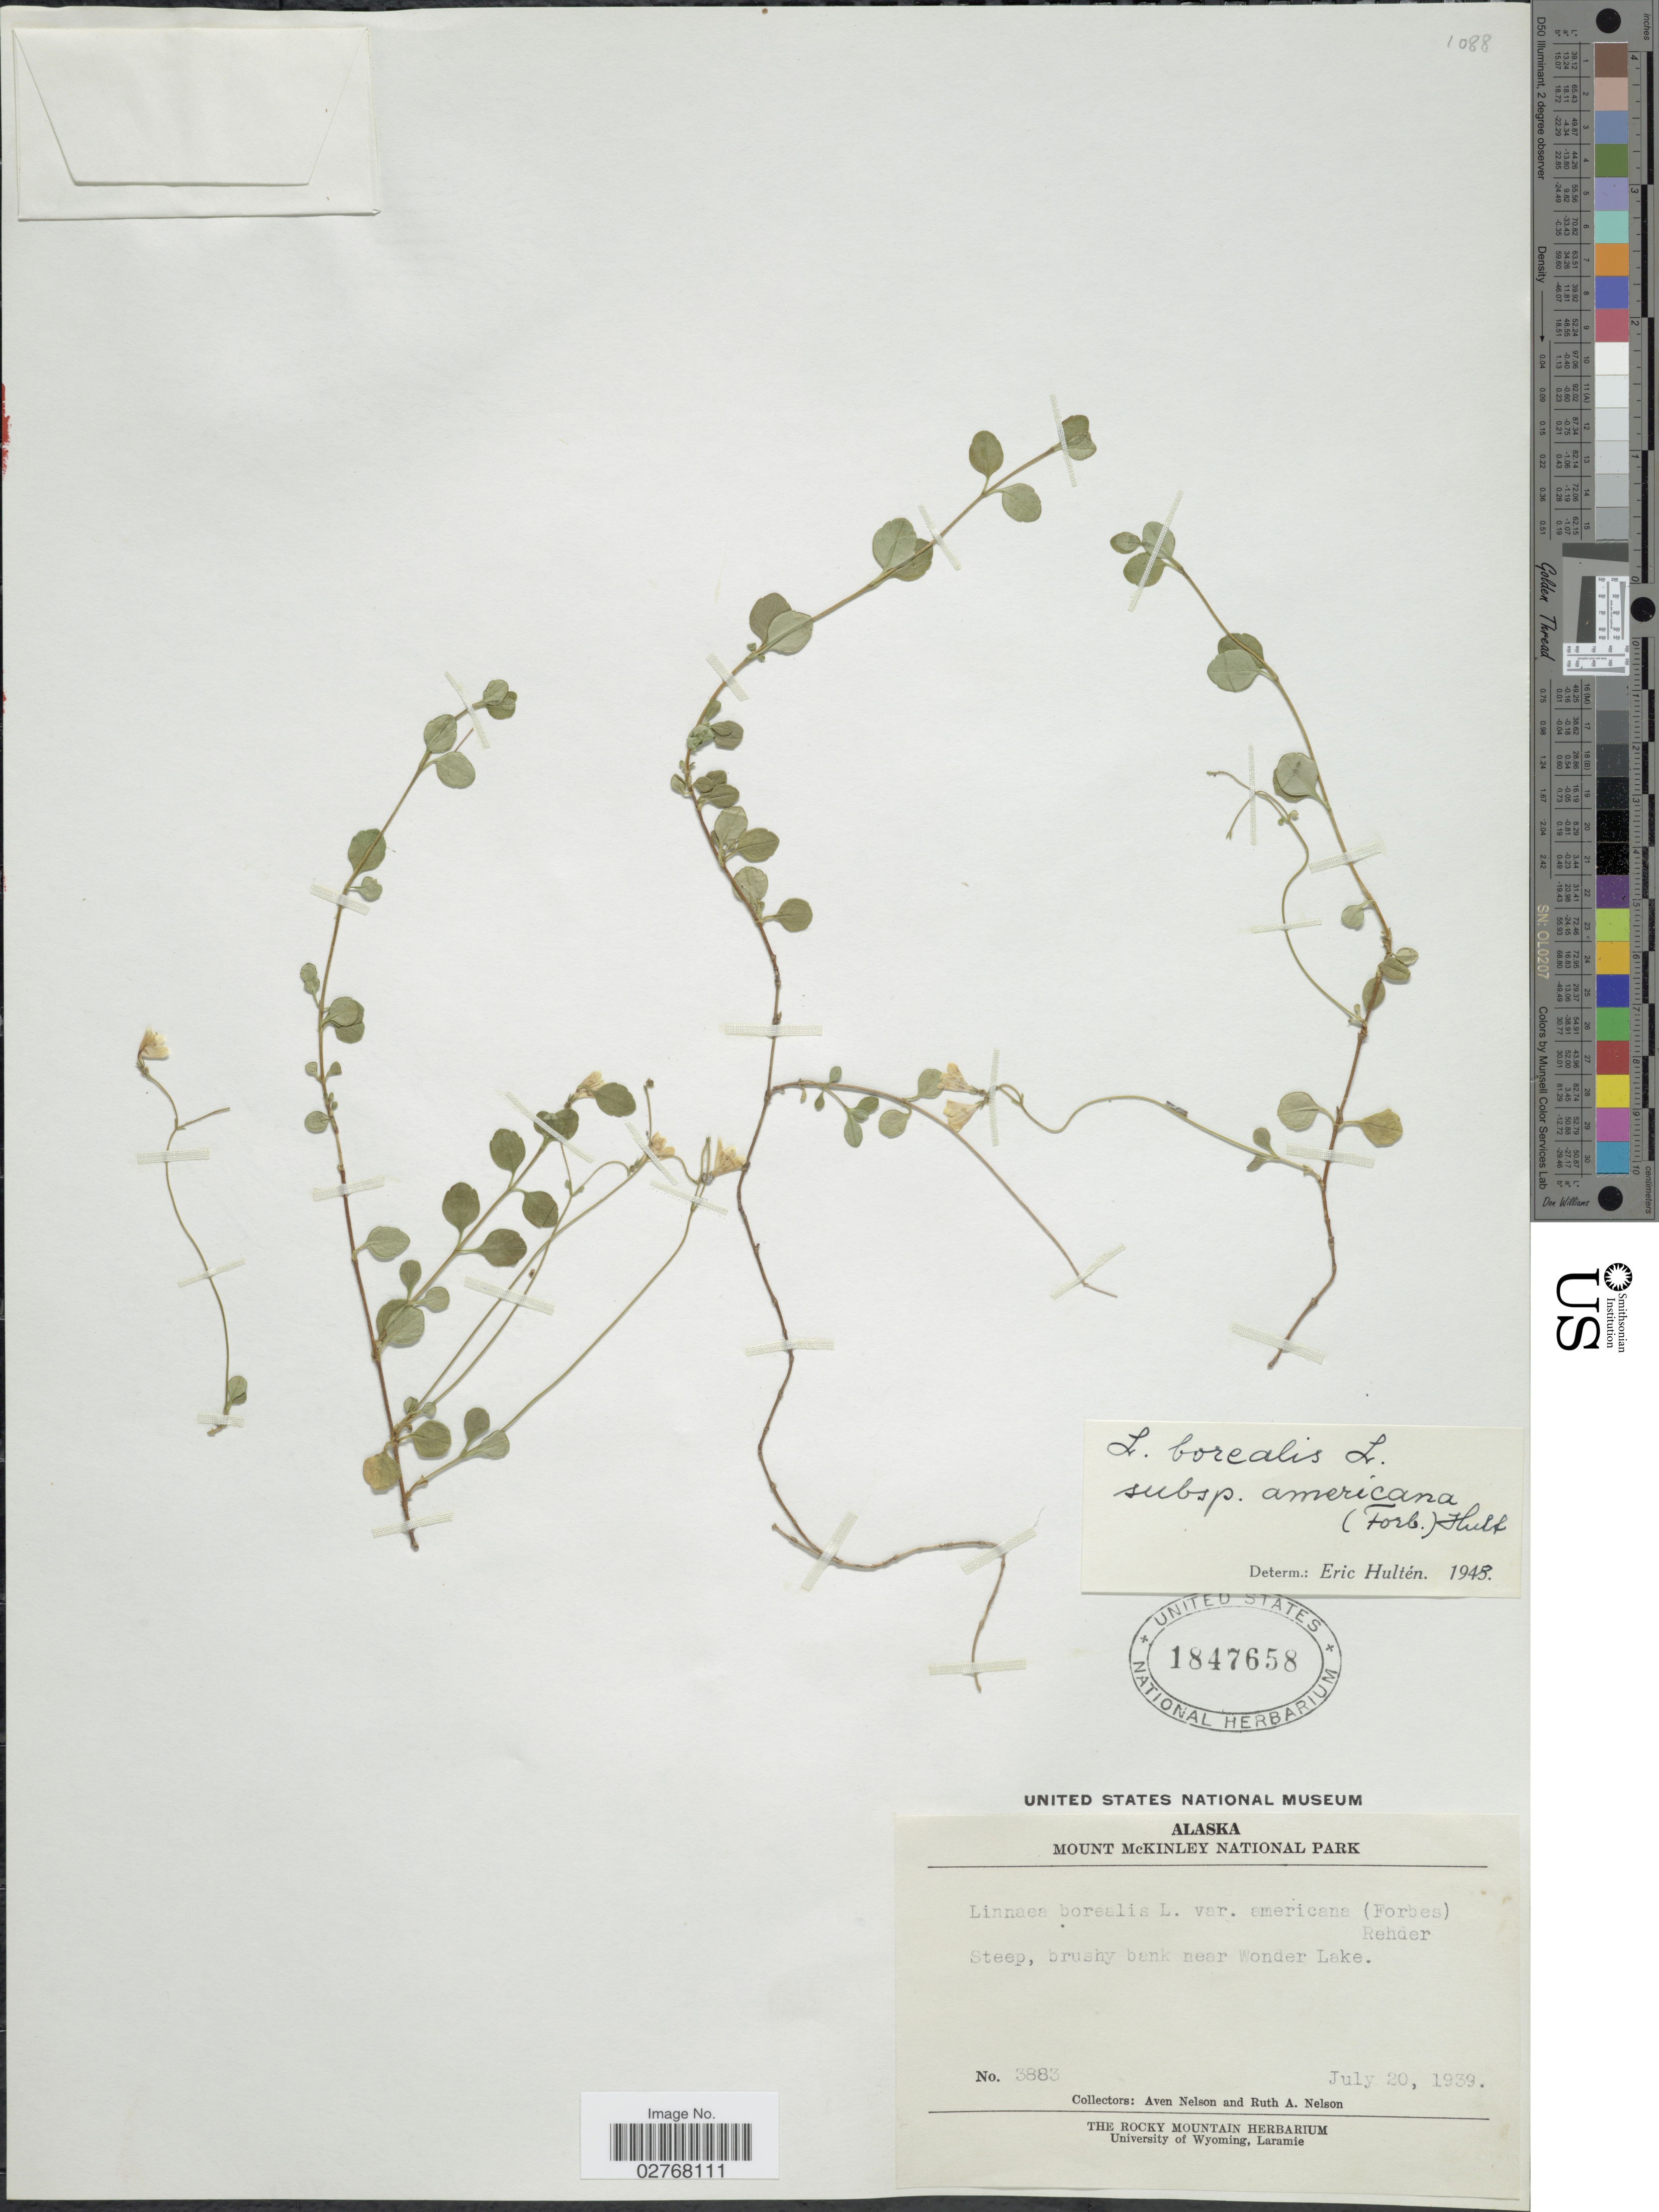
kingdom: Plantae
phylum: Tracheophyta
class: Magnoliopsida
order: Dipsacales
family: Caprifoliaceae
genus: Linnaea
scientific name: Linnaea borealis var. americana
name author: (J. Forbes) Rehder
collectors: A. Nelson & R. A. Nelson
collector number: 3883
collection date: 1939-07-20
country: United States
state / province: Alaska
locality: Mount McKinley National Park, Steep, brushy bank near Wonder Lake.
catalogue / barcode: US 1847658